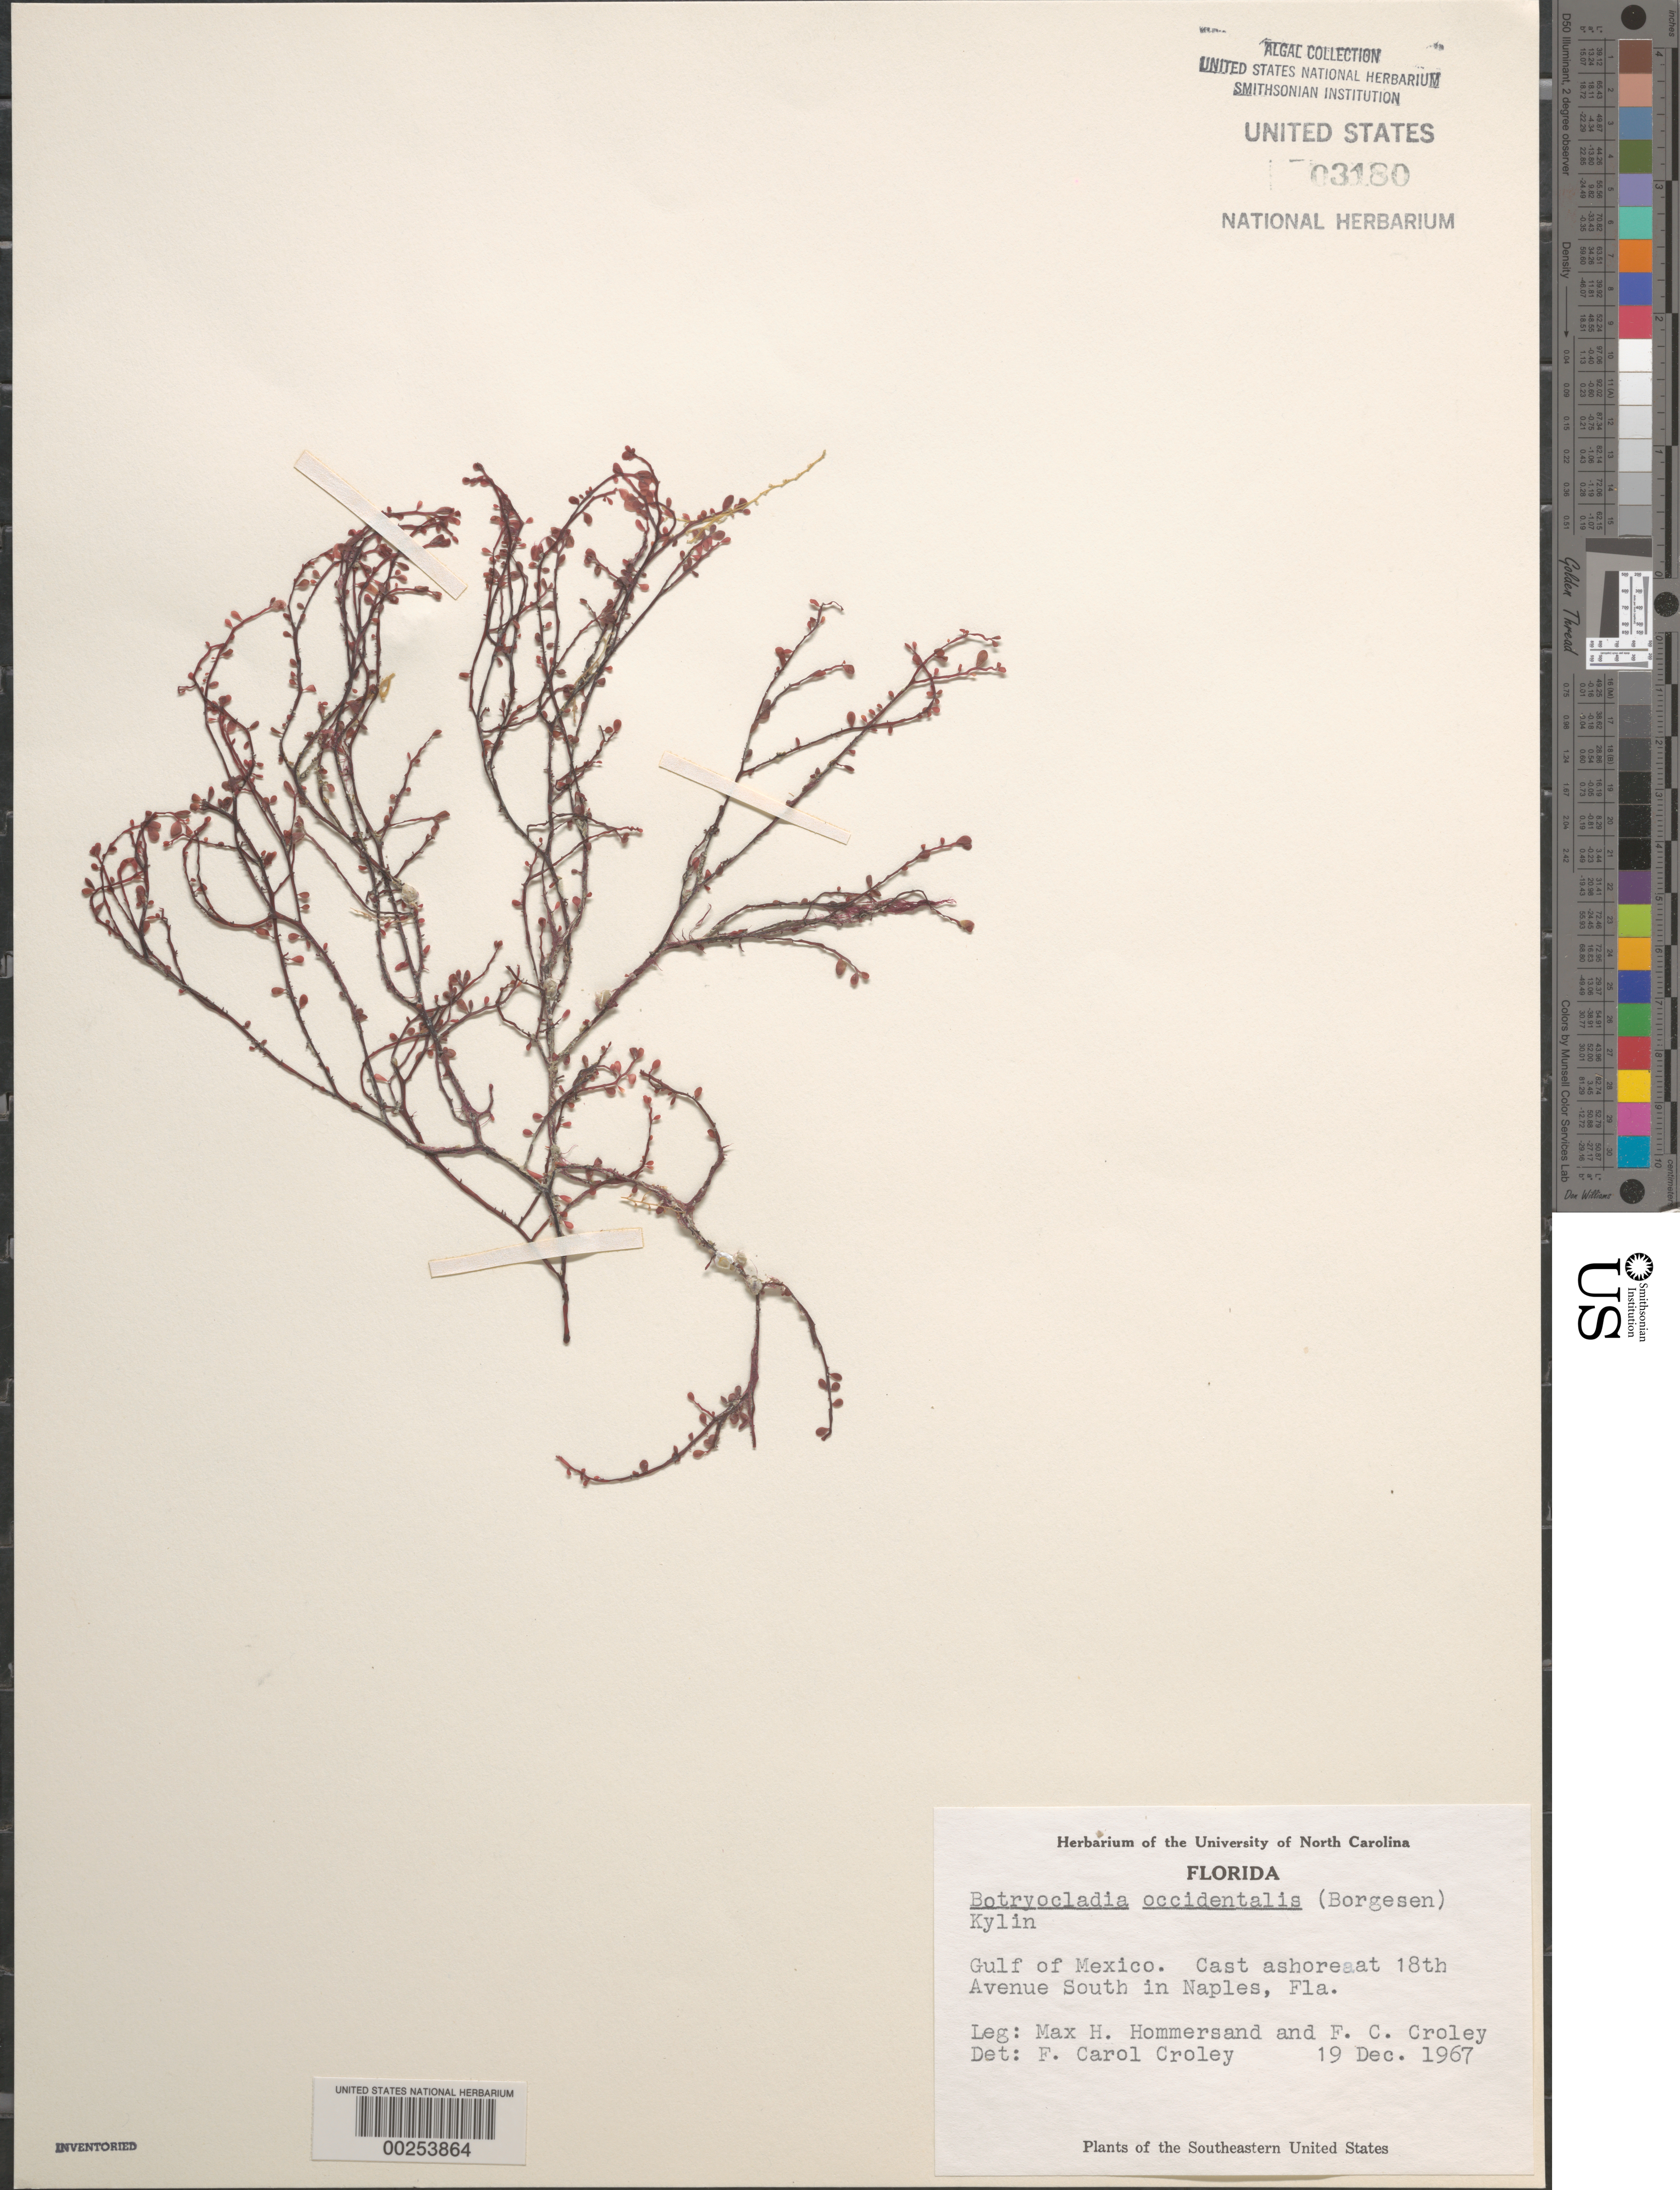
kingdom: Plantae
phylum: Rhodophyta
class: Florideophyceae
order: Rhodymeniales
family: Rhodymeniaceae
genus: Botryocladia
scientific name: Botryocladia occidentalis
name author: (Børgesen) Kylin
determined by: Croley, F. C.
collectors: M. H. Hommersand & F. C. Croley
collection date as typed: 19 Dec 1967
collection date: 1967-12-19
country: United States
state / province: Florida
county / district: Collier County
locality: Naples, 18th Avenue South, Gulf of Mexico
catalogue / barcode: US 3180